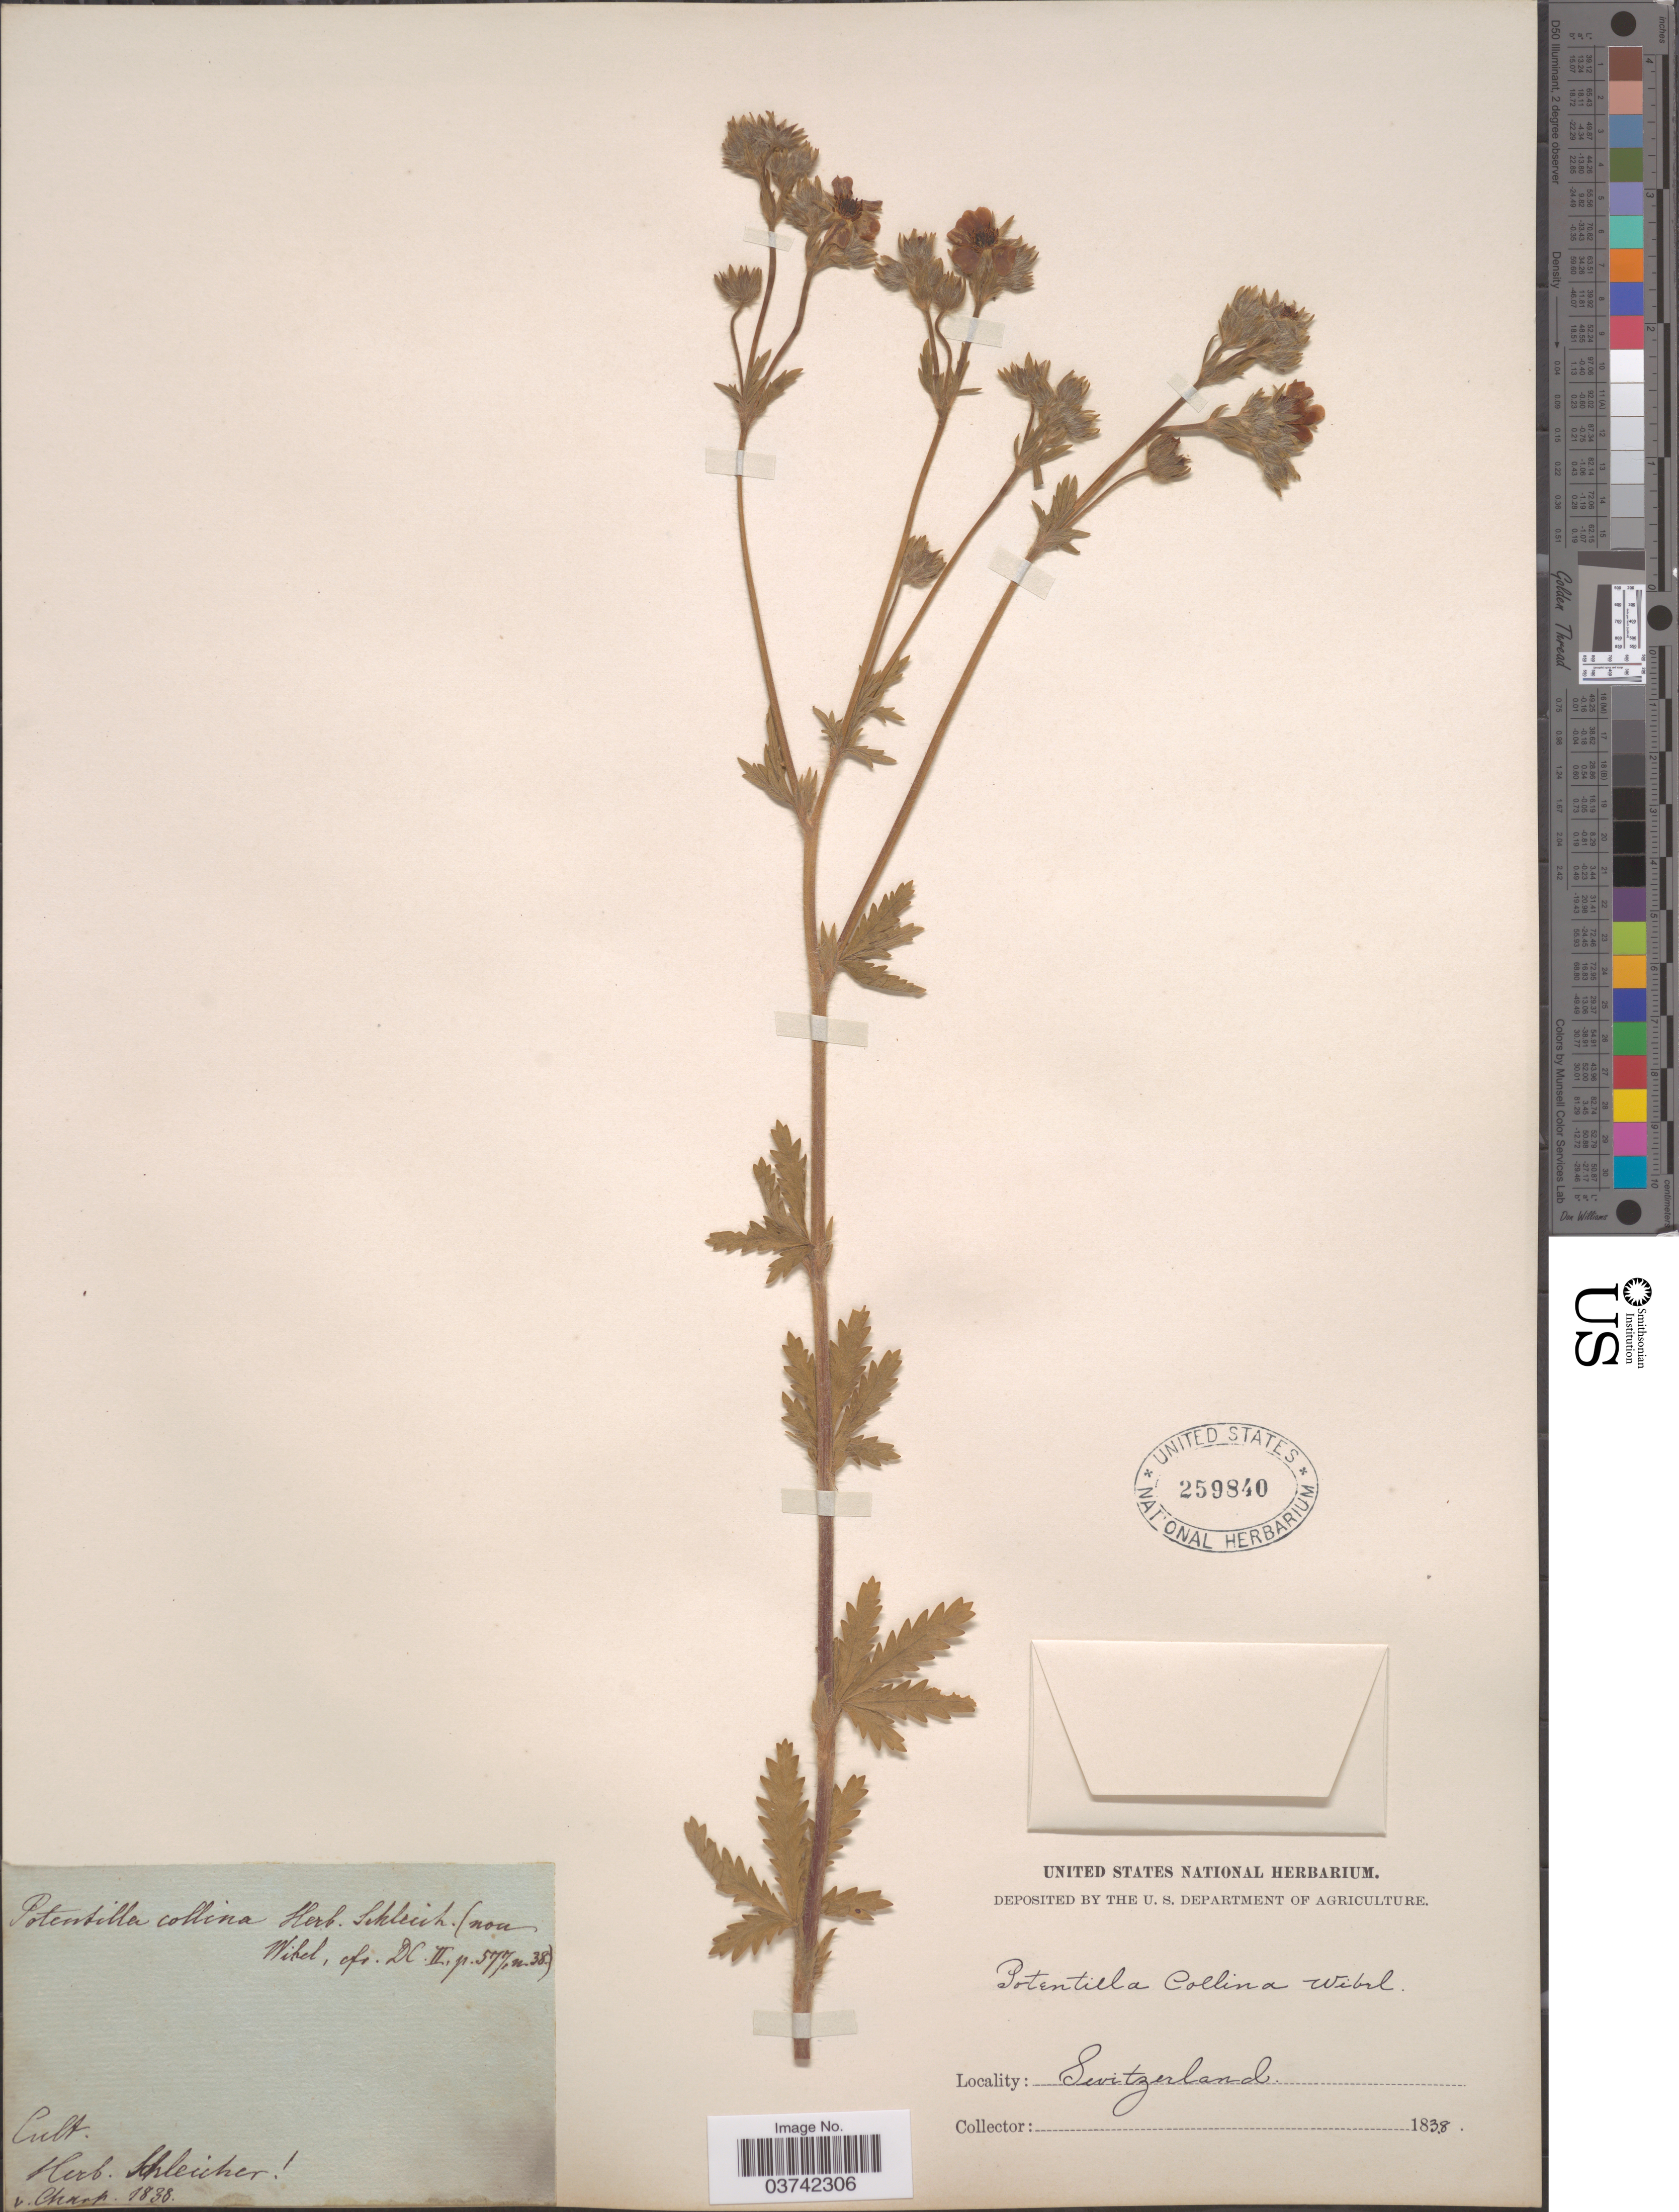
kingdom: Plantae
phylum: Tracheophyta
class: Magnoliopsida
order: Rosales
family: Rosaceae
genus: Potentilla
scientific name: Potentilla collina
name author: Wibel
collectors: ex herb. Schleicher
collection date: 1838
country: Switzerland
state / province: Fribourg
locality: Cult. Churs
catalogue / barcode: US 259840